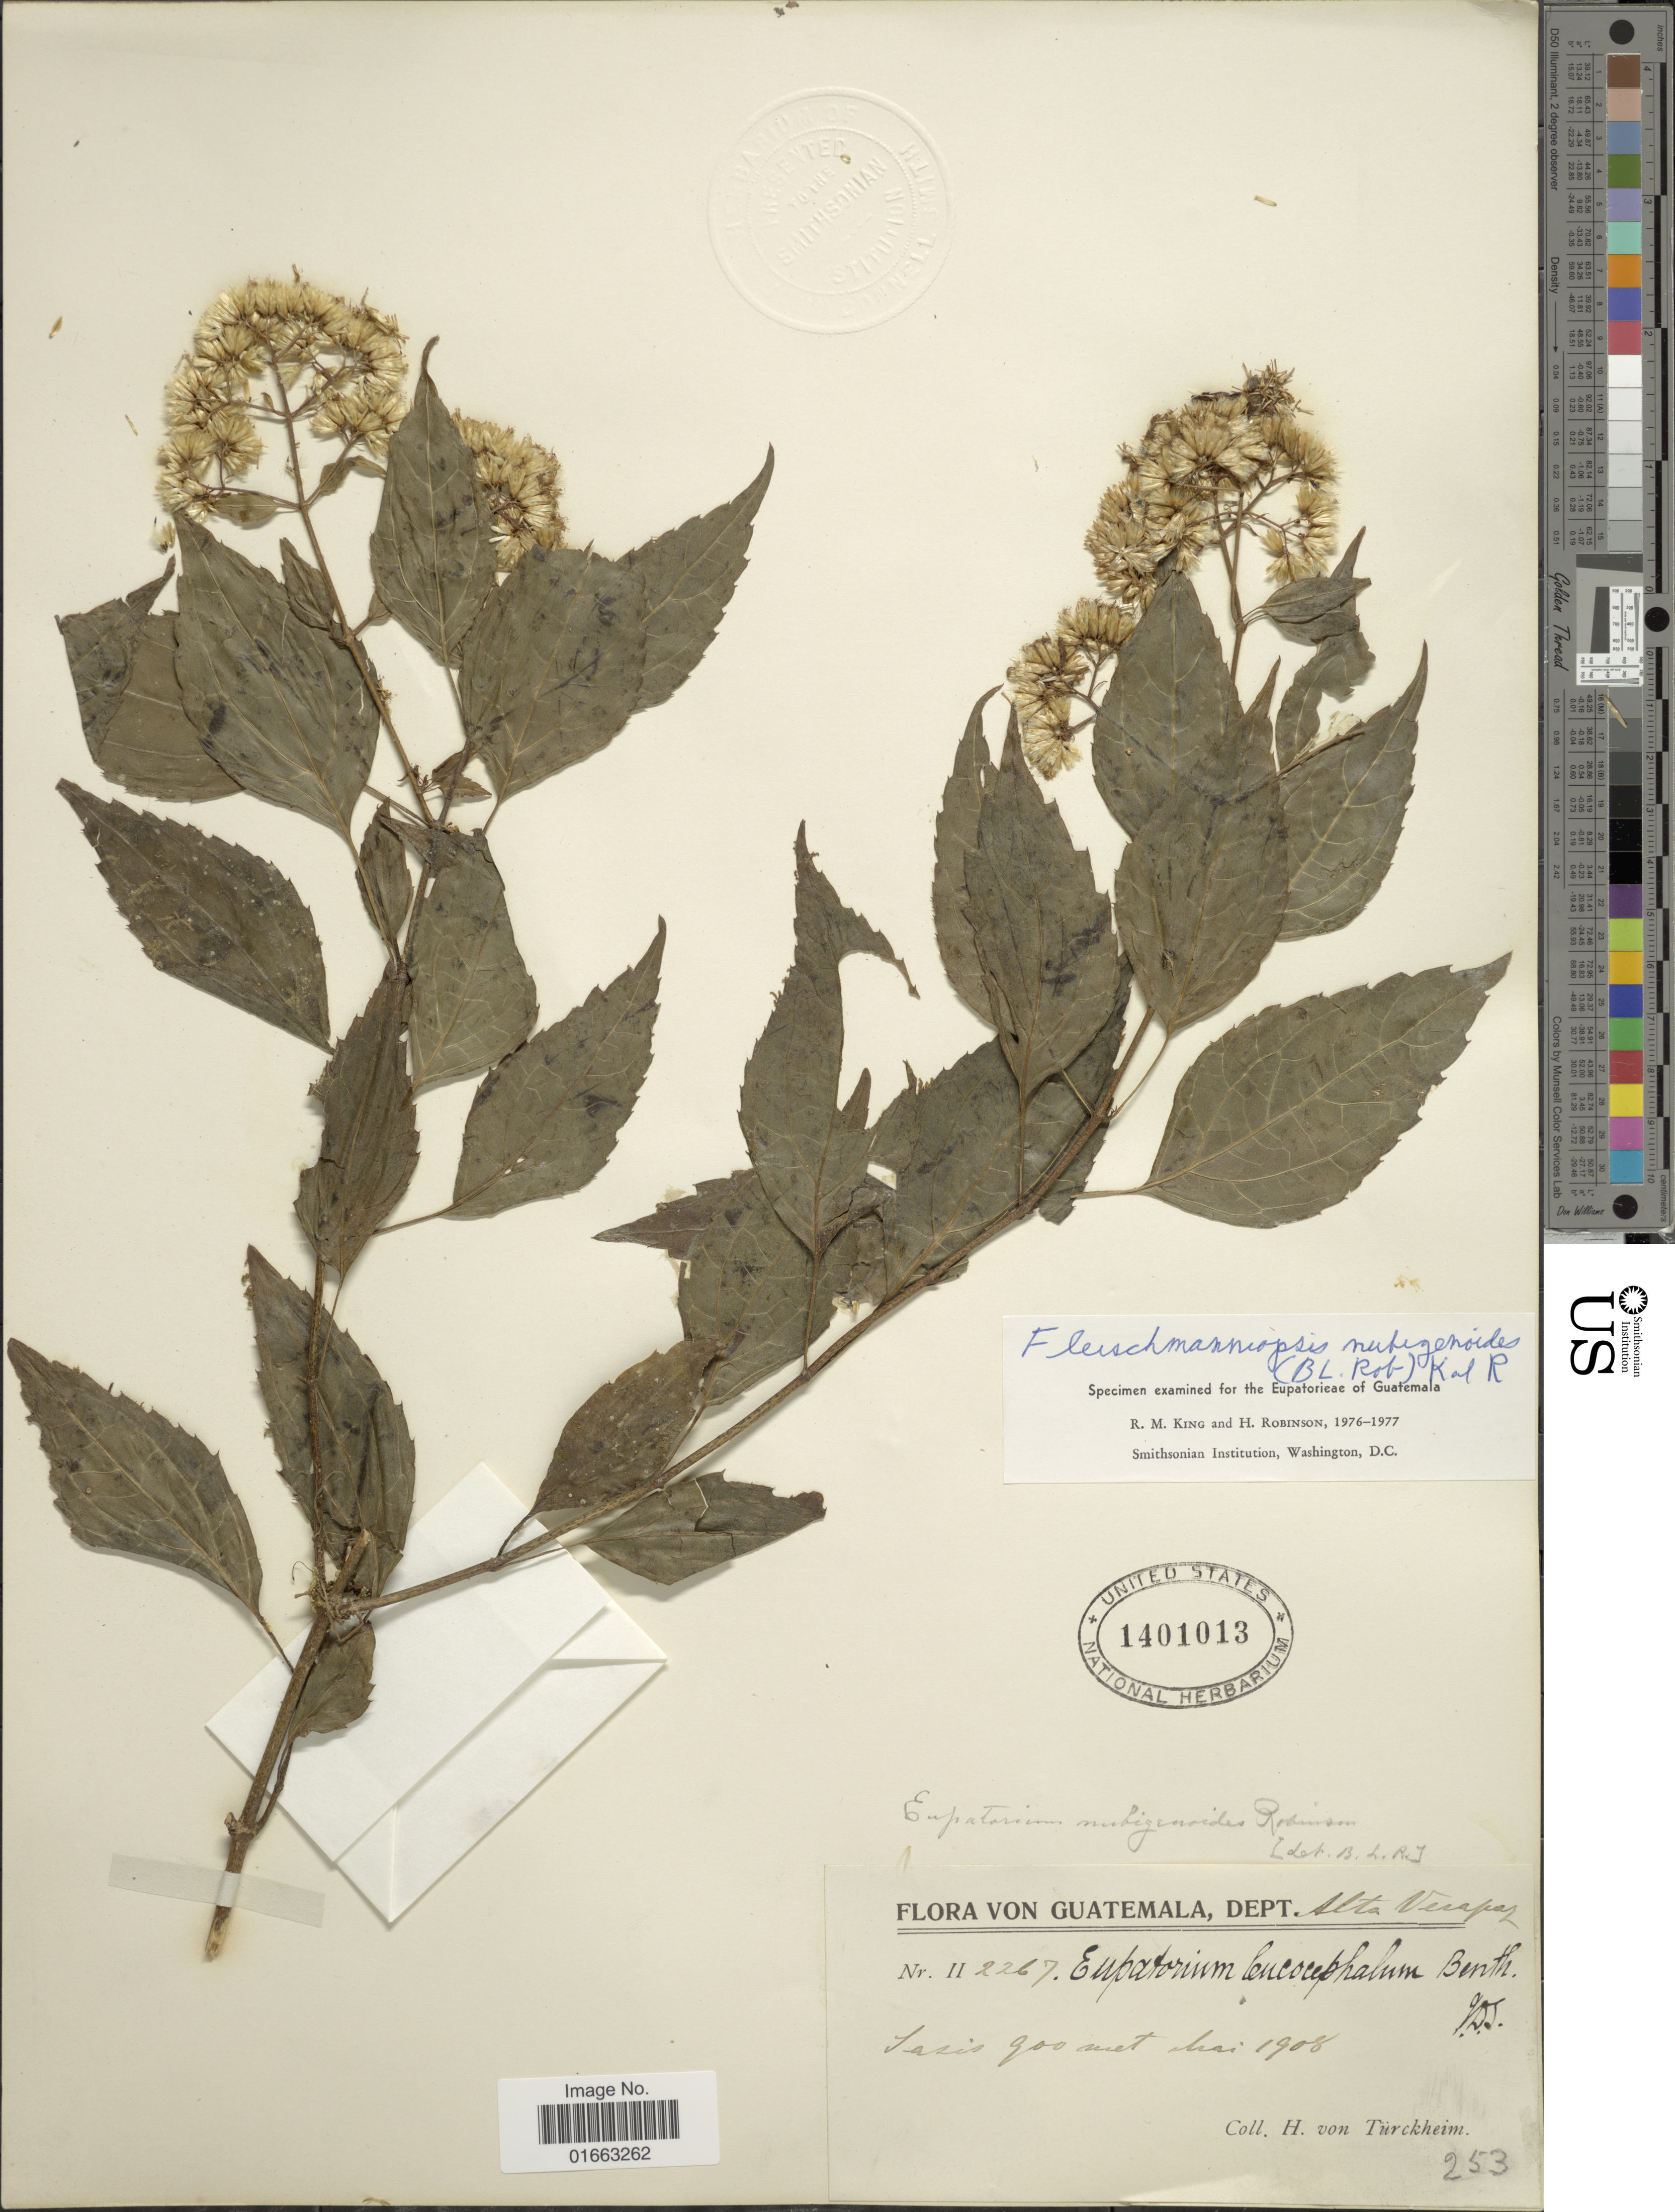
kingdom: Plantae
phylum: Tracheophyta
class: Magnoliopsida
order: Asterales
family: Asteraceae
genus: Fleischmanniopsis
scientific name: Fleischmanniopsis nubigenoides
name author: (B.L. Rob.) R.M. King & H. Rob.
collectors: H. von Türckheim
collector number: II2267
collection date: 1908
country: Guatemala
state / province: Alta Verapaz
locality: Sasis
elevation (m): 900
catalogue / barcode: US 1401013